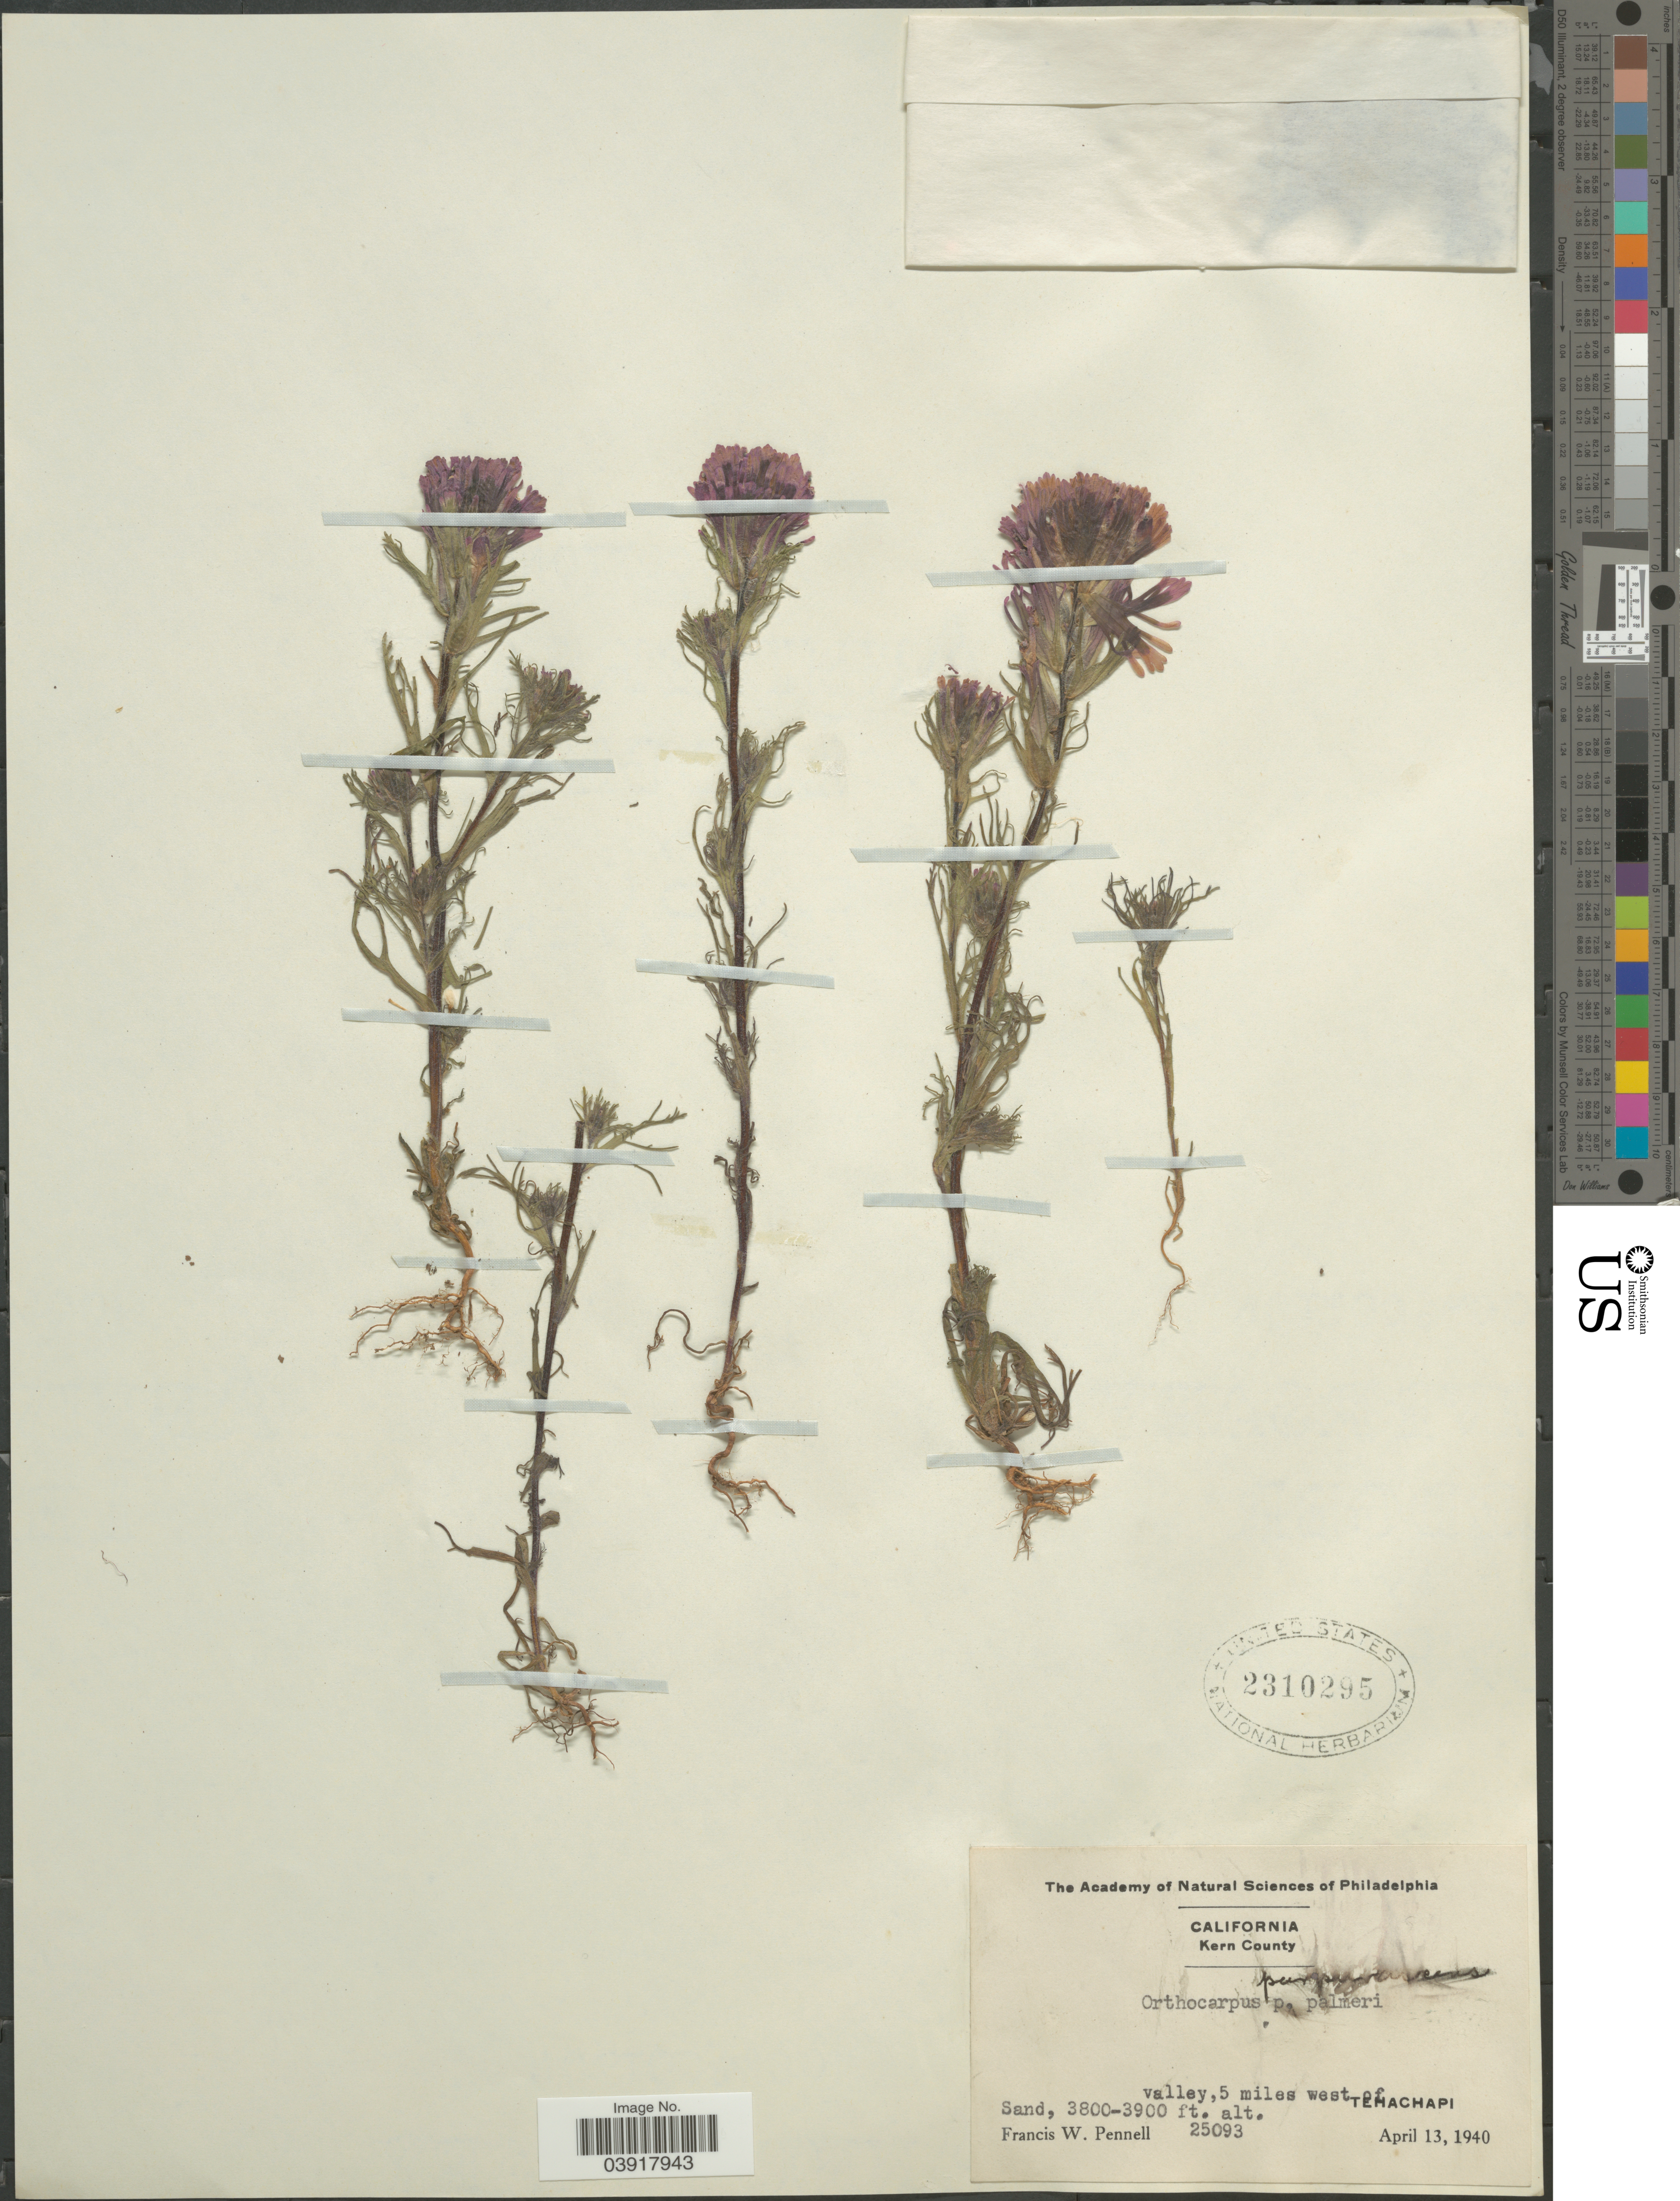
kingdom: Plantae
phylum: Tracheophyta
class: Magnoliopsida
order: Lamiales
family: Orobanchaceae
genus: Orthocarpus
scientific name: Orthocarpus purpurascens var. palmeri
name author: A. Gray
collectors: F. W. Pennell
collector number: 25093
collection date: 1940-04-13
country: United States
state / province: California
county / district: Kern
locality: Kern County. Valley, 5 miles west of Tehachapi.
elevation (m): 1158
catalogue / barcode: US 2310295